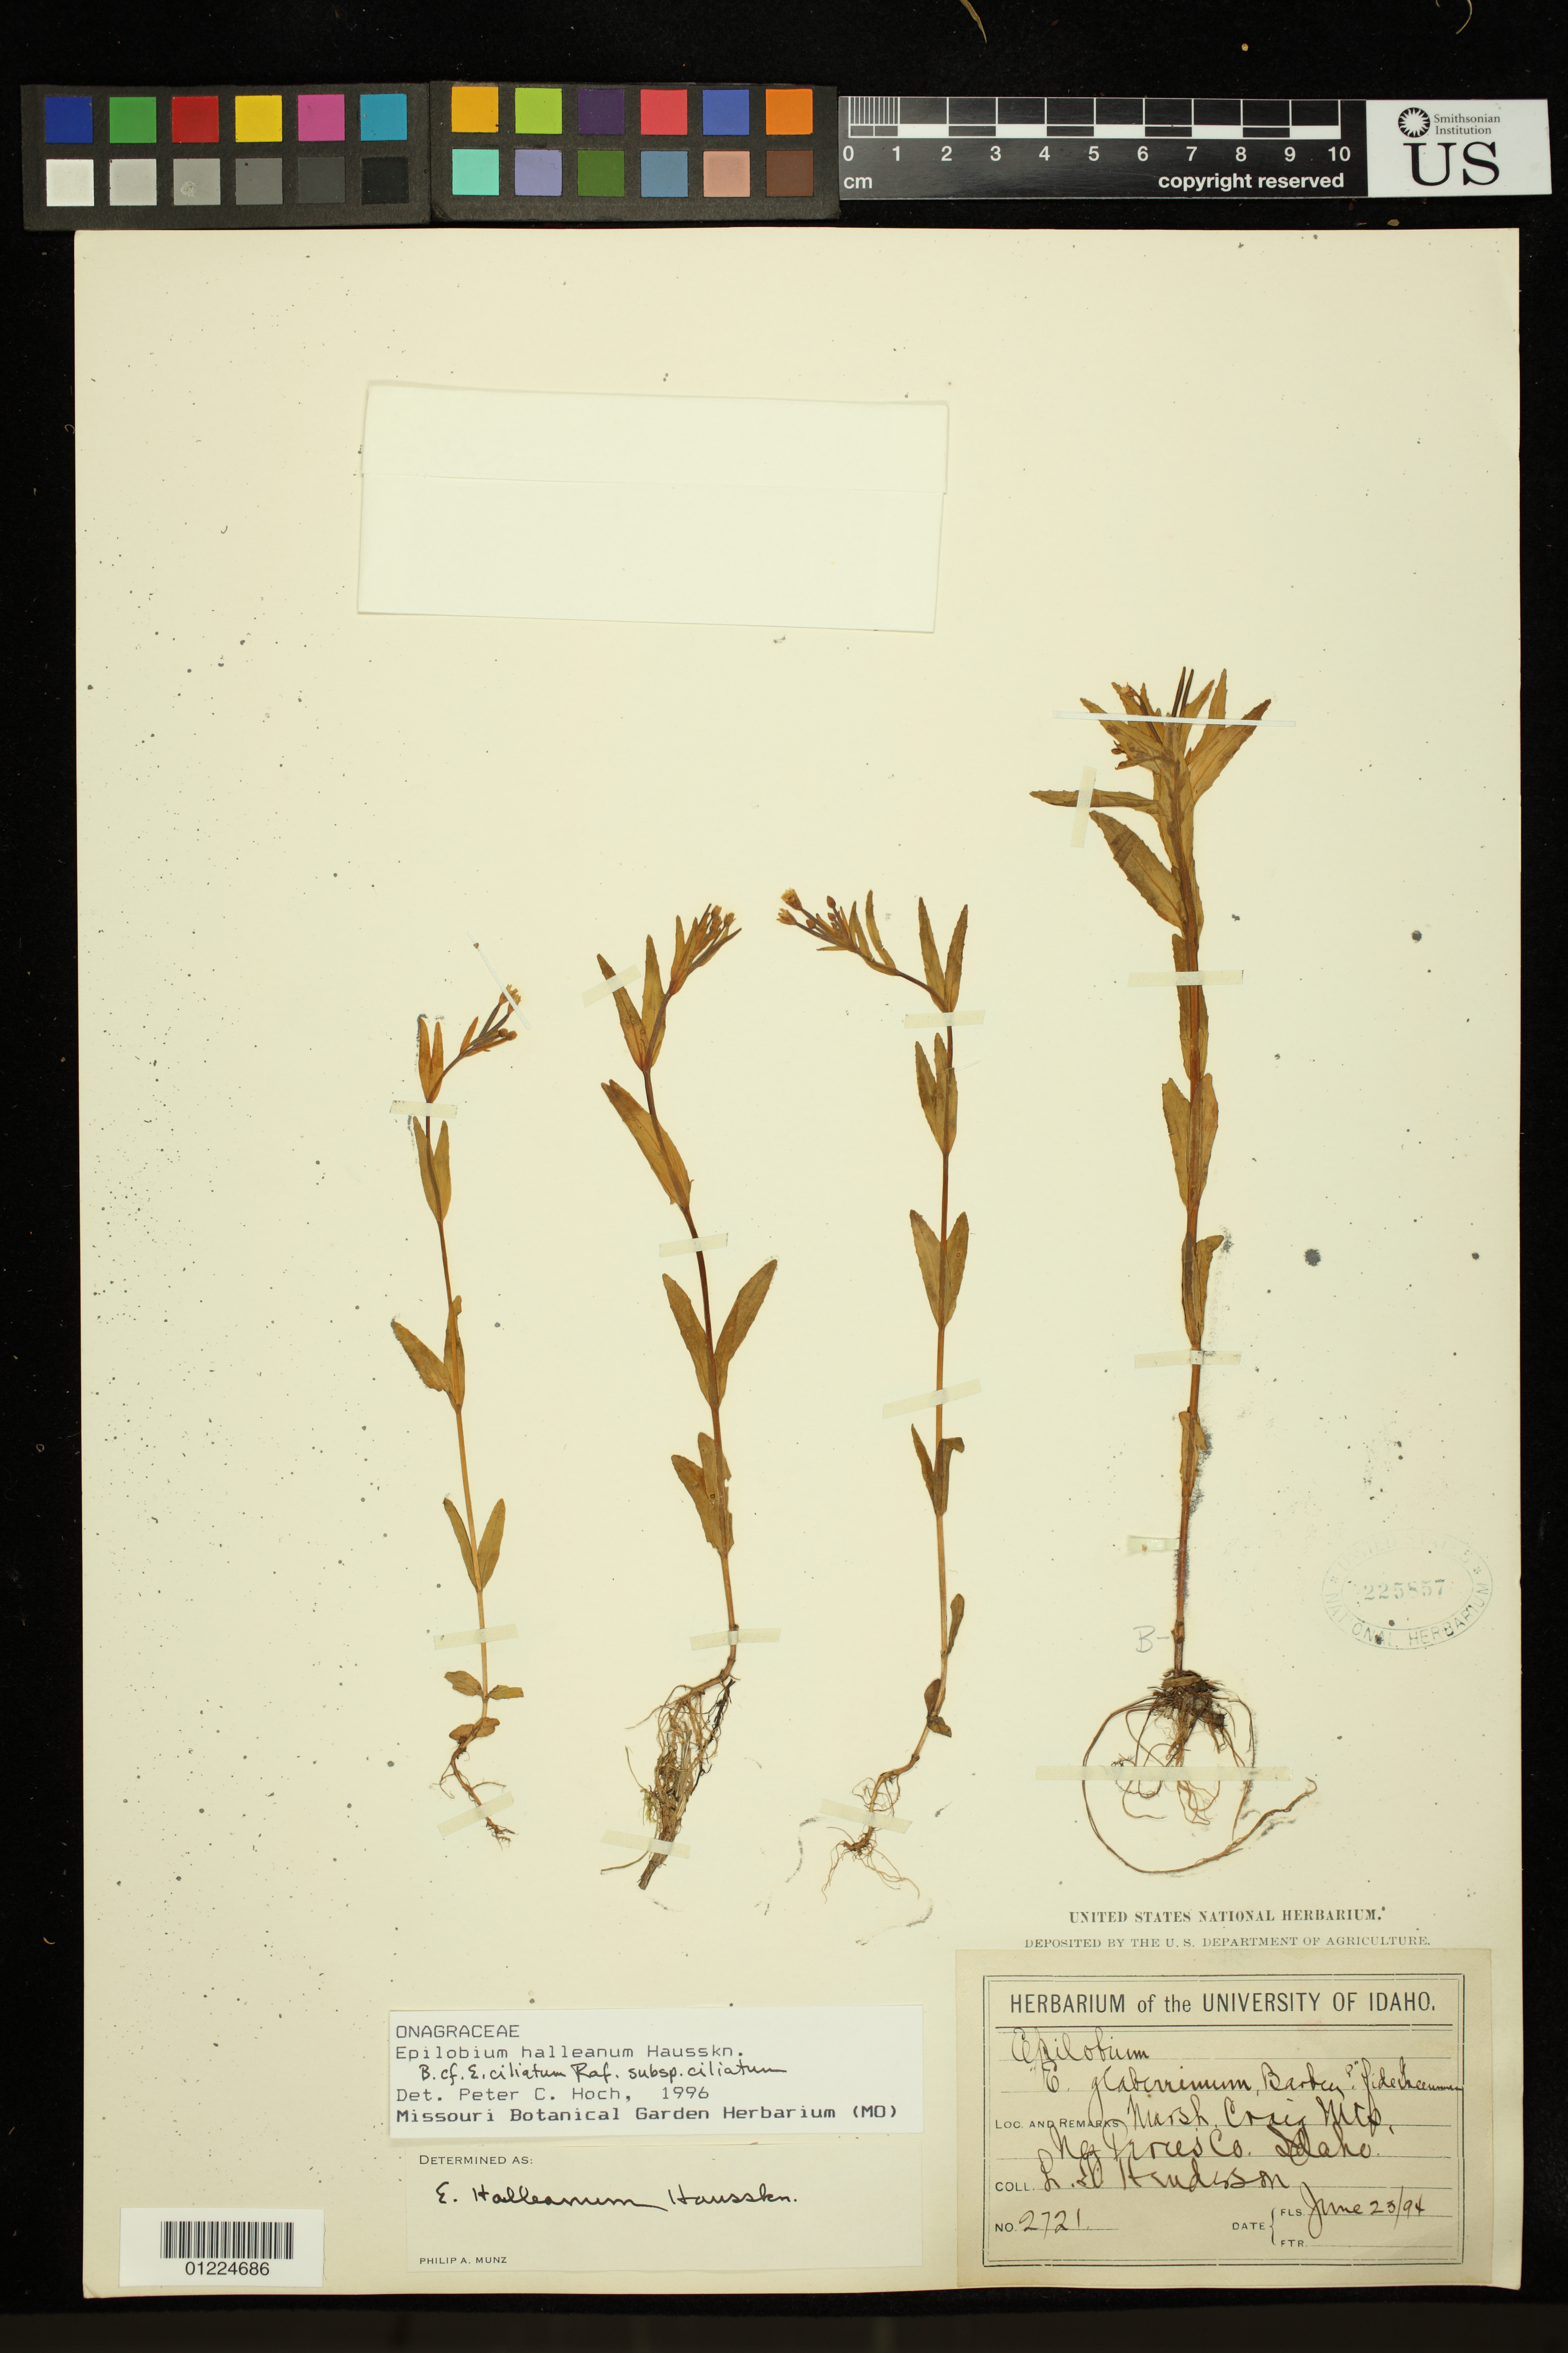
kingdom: Plantae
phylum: Tracheophyta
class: Magnoliopsida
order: Myrtales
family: Onagraceae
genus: Epilobium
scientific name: Epilobium hallianum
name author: Hausskn.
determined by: Hoch, P. C.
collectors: L. F. Henderson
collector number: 2721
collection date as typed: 23 Jun 1894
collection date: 1894-06-23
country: United States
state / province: Idaho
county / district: Nez Perce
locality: Craig Mountains.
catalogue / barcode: US 225857